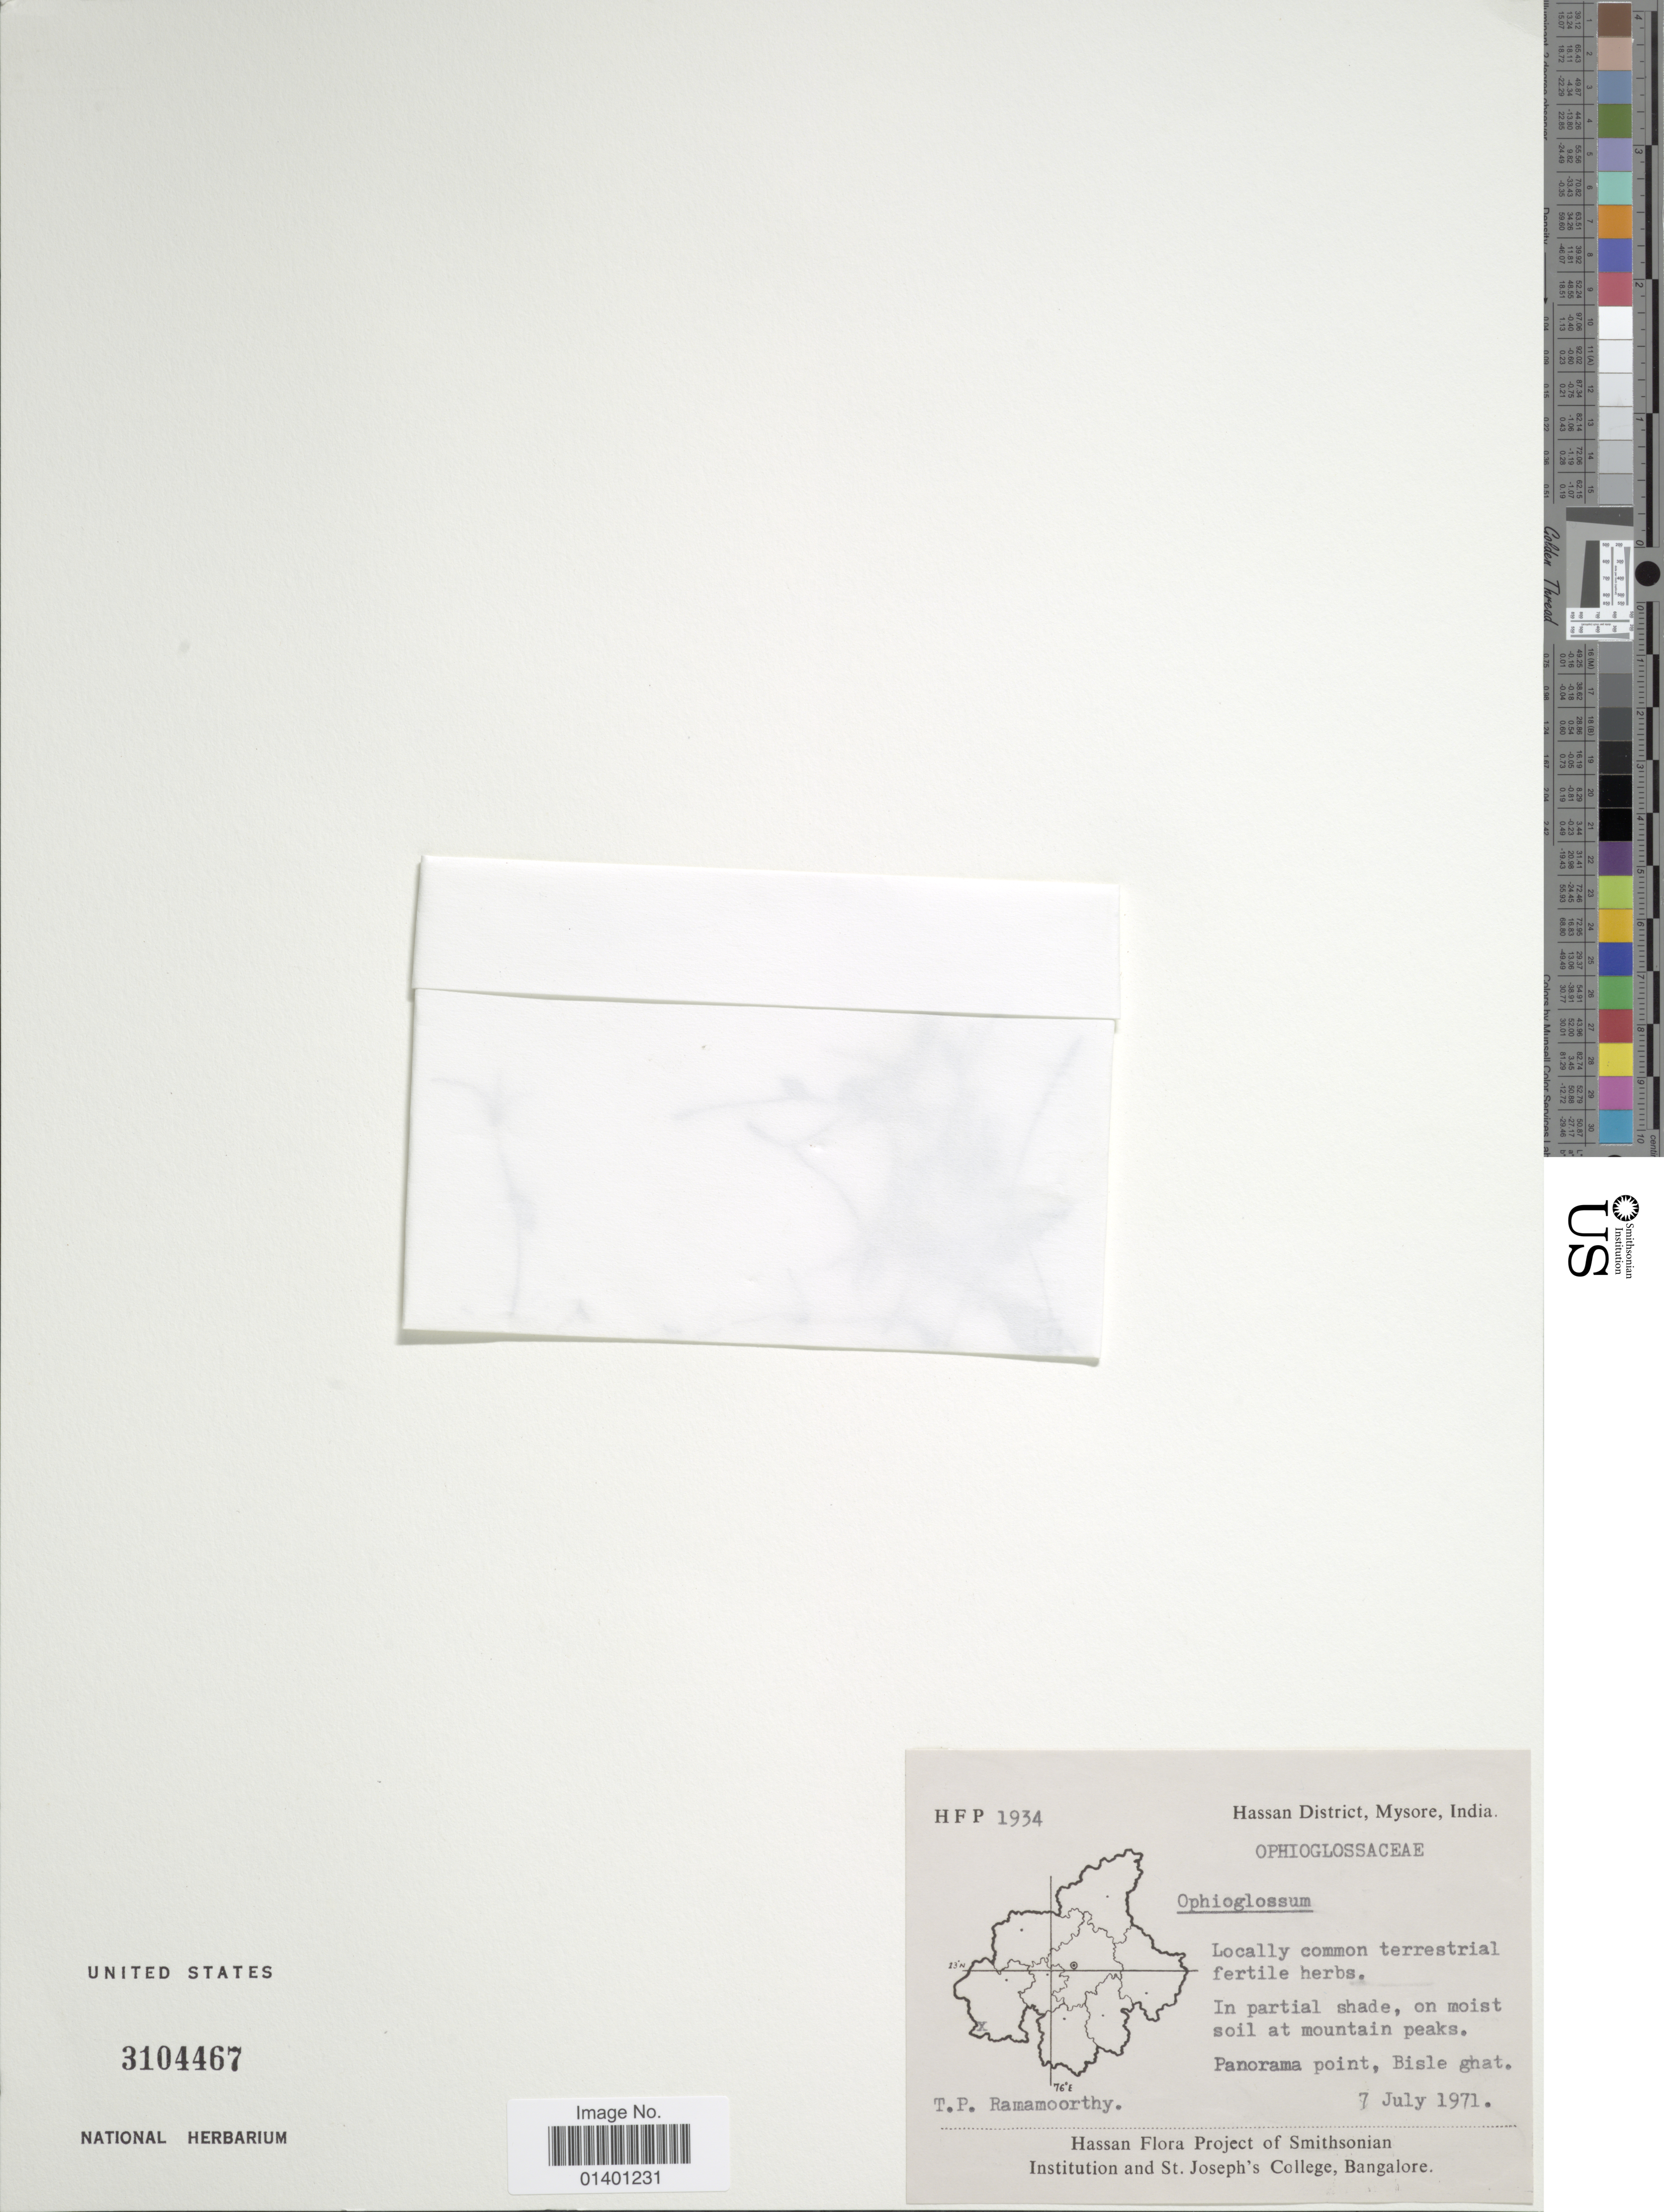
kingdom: Plantae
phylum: Tracheophyta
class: Polypodiopsida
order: Ophioglossales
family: Ophioglossaceae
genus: Ophioglossum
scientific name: Ophioglossum sp.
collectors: T. P. Ramamoorthy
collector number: HFP 1934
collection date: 1971-07-07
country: India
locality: Hassan District, Mysore, Panorama point, Bisle ghat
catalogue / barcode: US 3104467